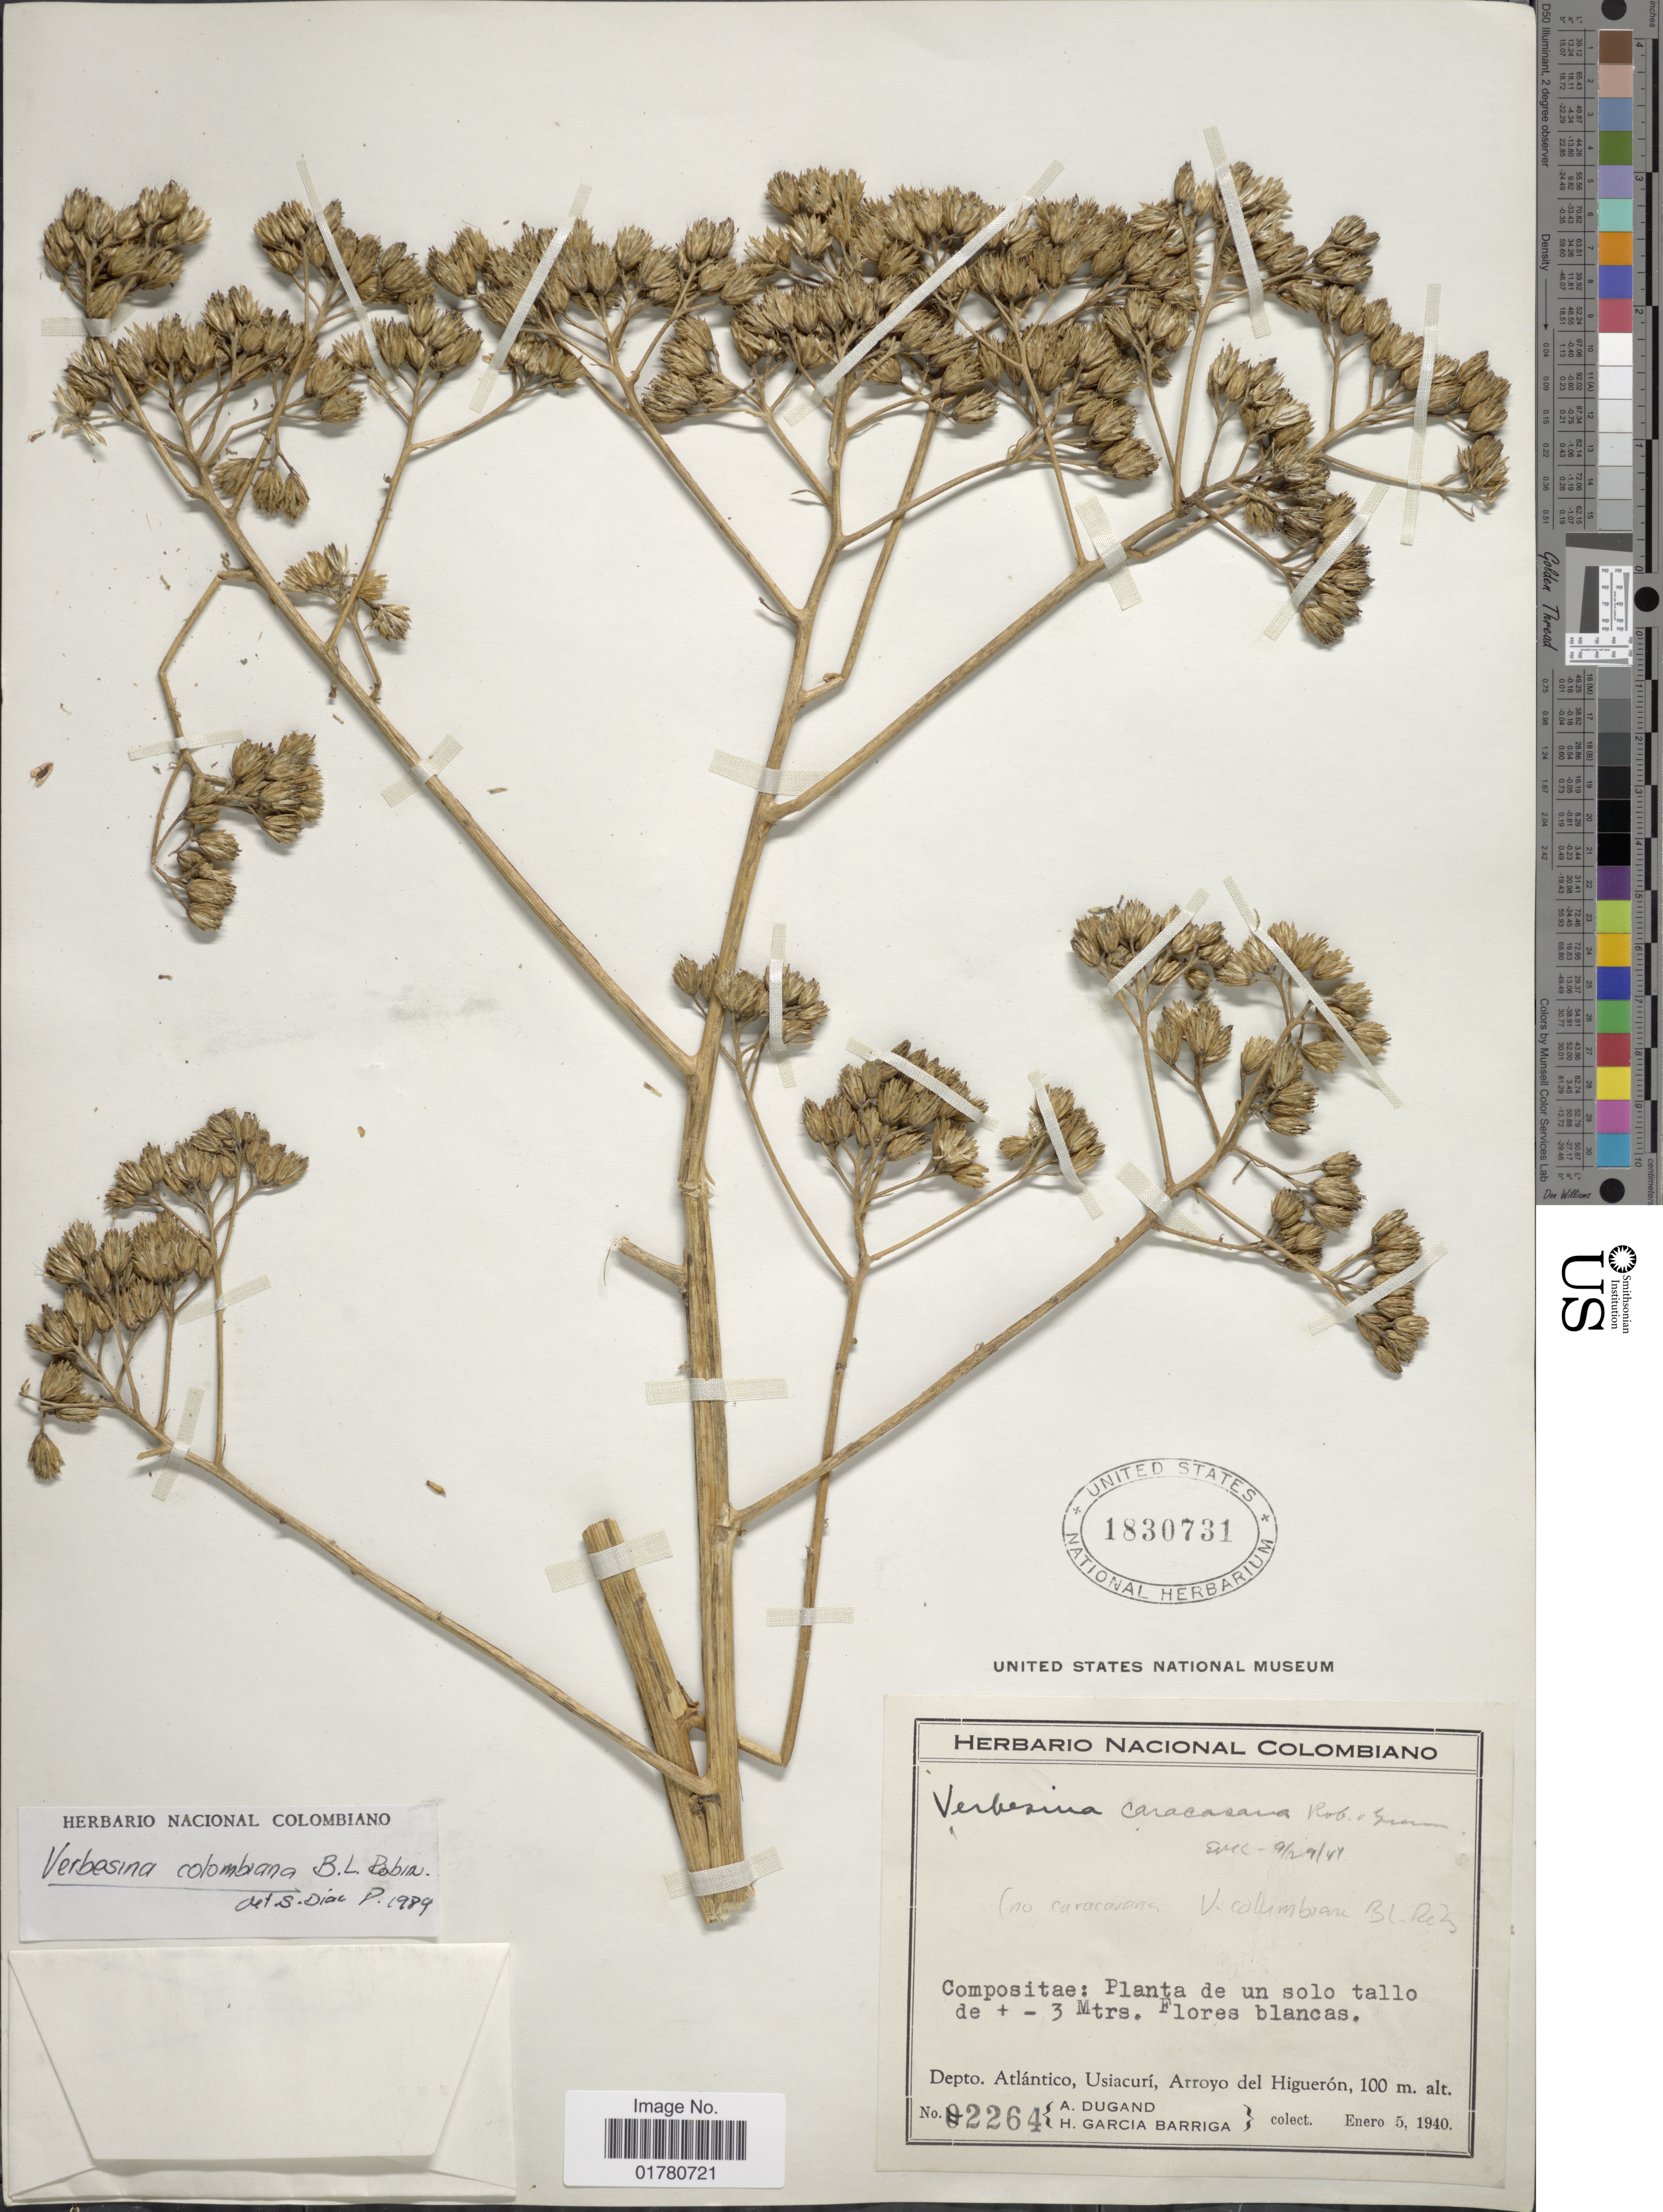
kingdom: Plantae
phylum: Tracheophyta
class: Magnoliopsida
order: Asterales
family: Asteraceae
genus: Verbesina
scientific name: Verbesina columbiana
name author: B.L. Rob.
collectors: A. Dugand & H. García Barriga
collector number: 2264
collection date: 1940-01-05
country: Colombia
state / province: Atlántico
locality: Depto Atlántico, Usiacurí, Arroyo del Higuerón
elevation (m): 100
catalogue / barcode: US 1830731